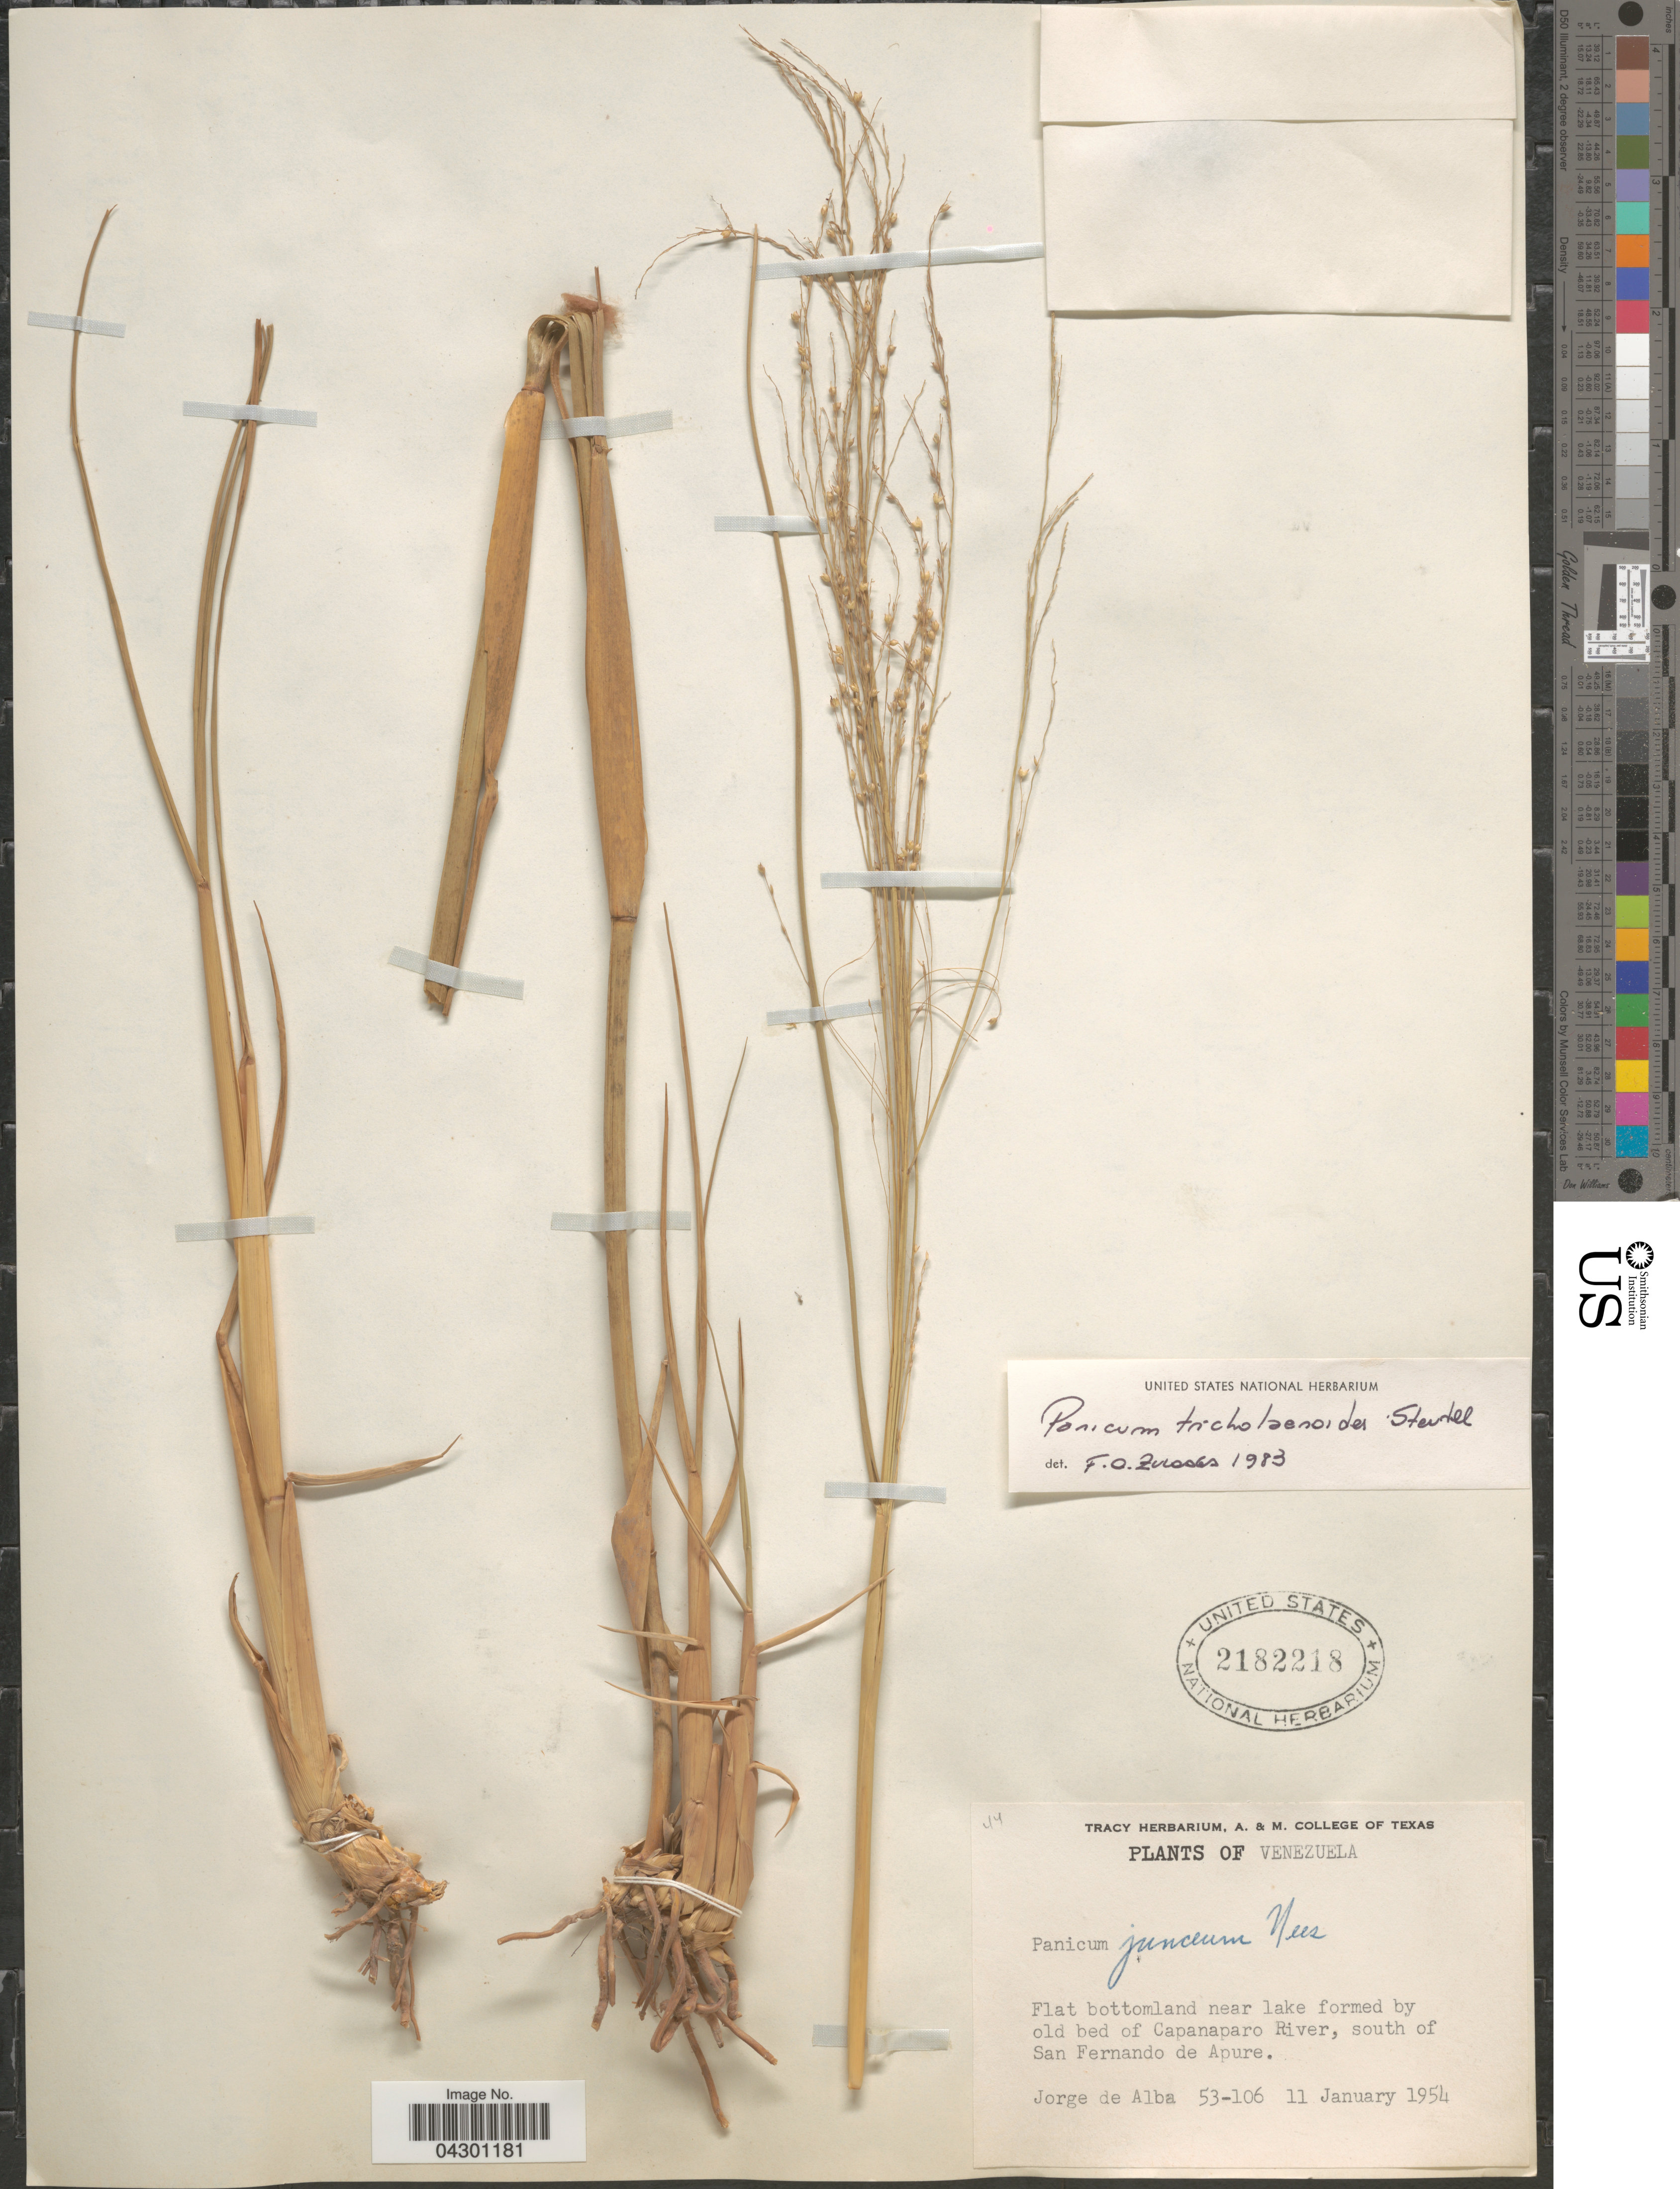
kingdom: Plantae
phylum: Tracheophyta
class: Liliopsida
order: Poales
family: Poaceae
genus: Panicum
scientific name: Panicum tricholaenoides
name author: Steud.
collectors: J. Alba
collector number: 53-106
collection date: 1954-01-11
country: Venezuela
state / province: Apure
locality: Flat bottomland near lake formed by old bed of Capanaparo River, south of San Fernando de Apure.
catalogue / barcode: US 2182218